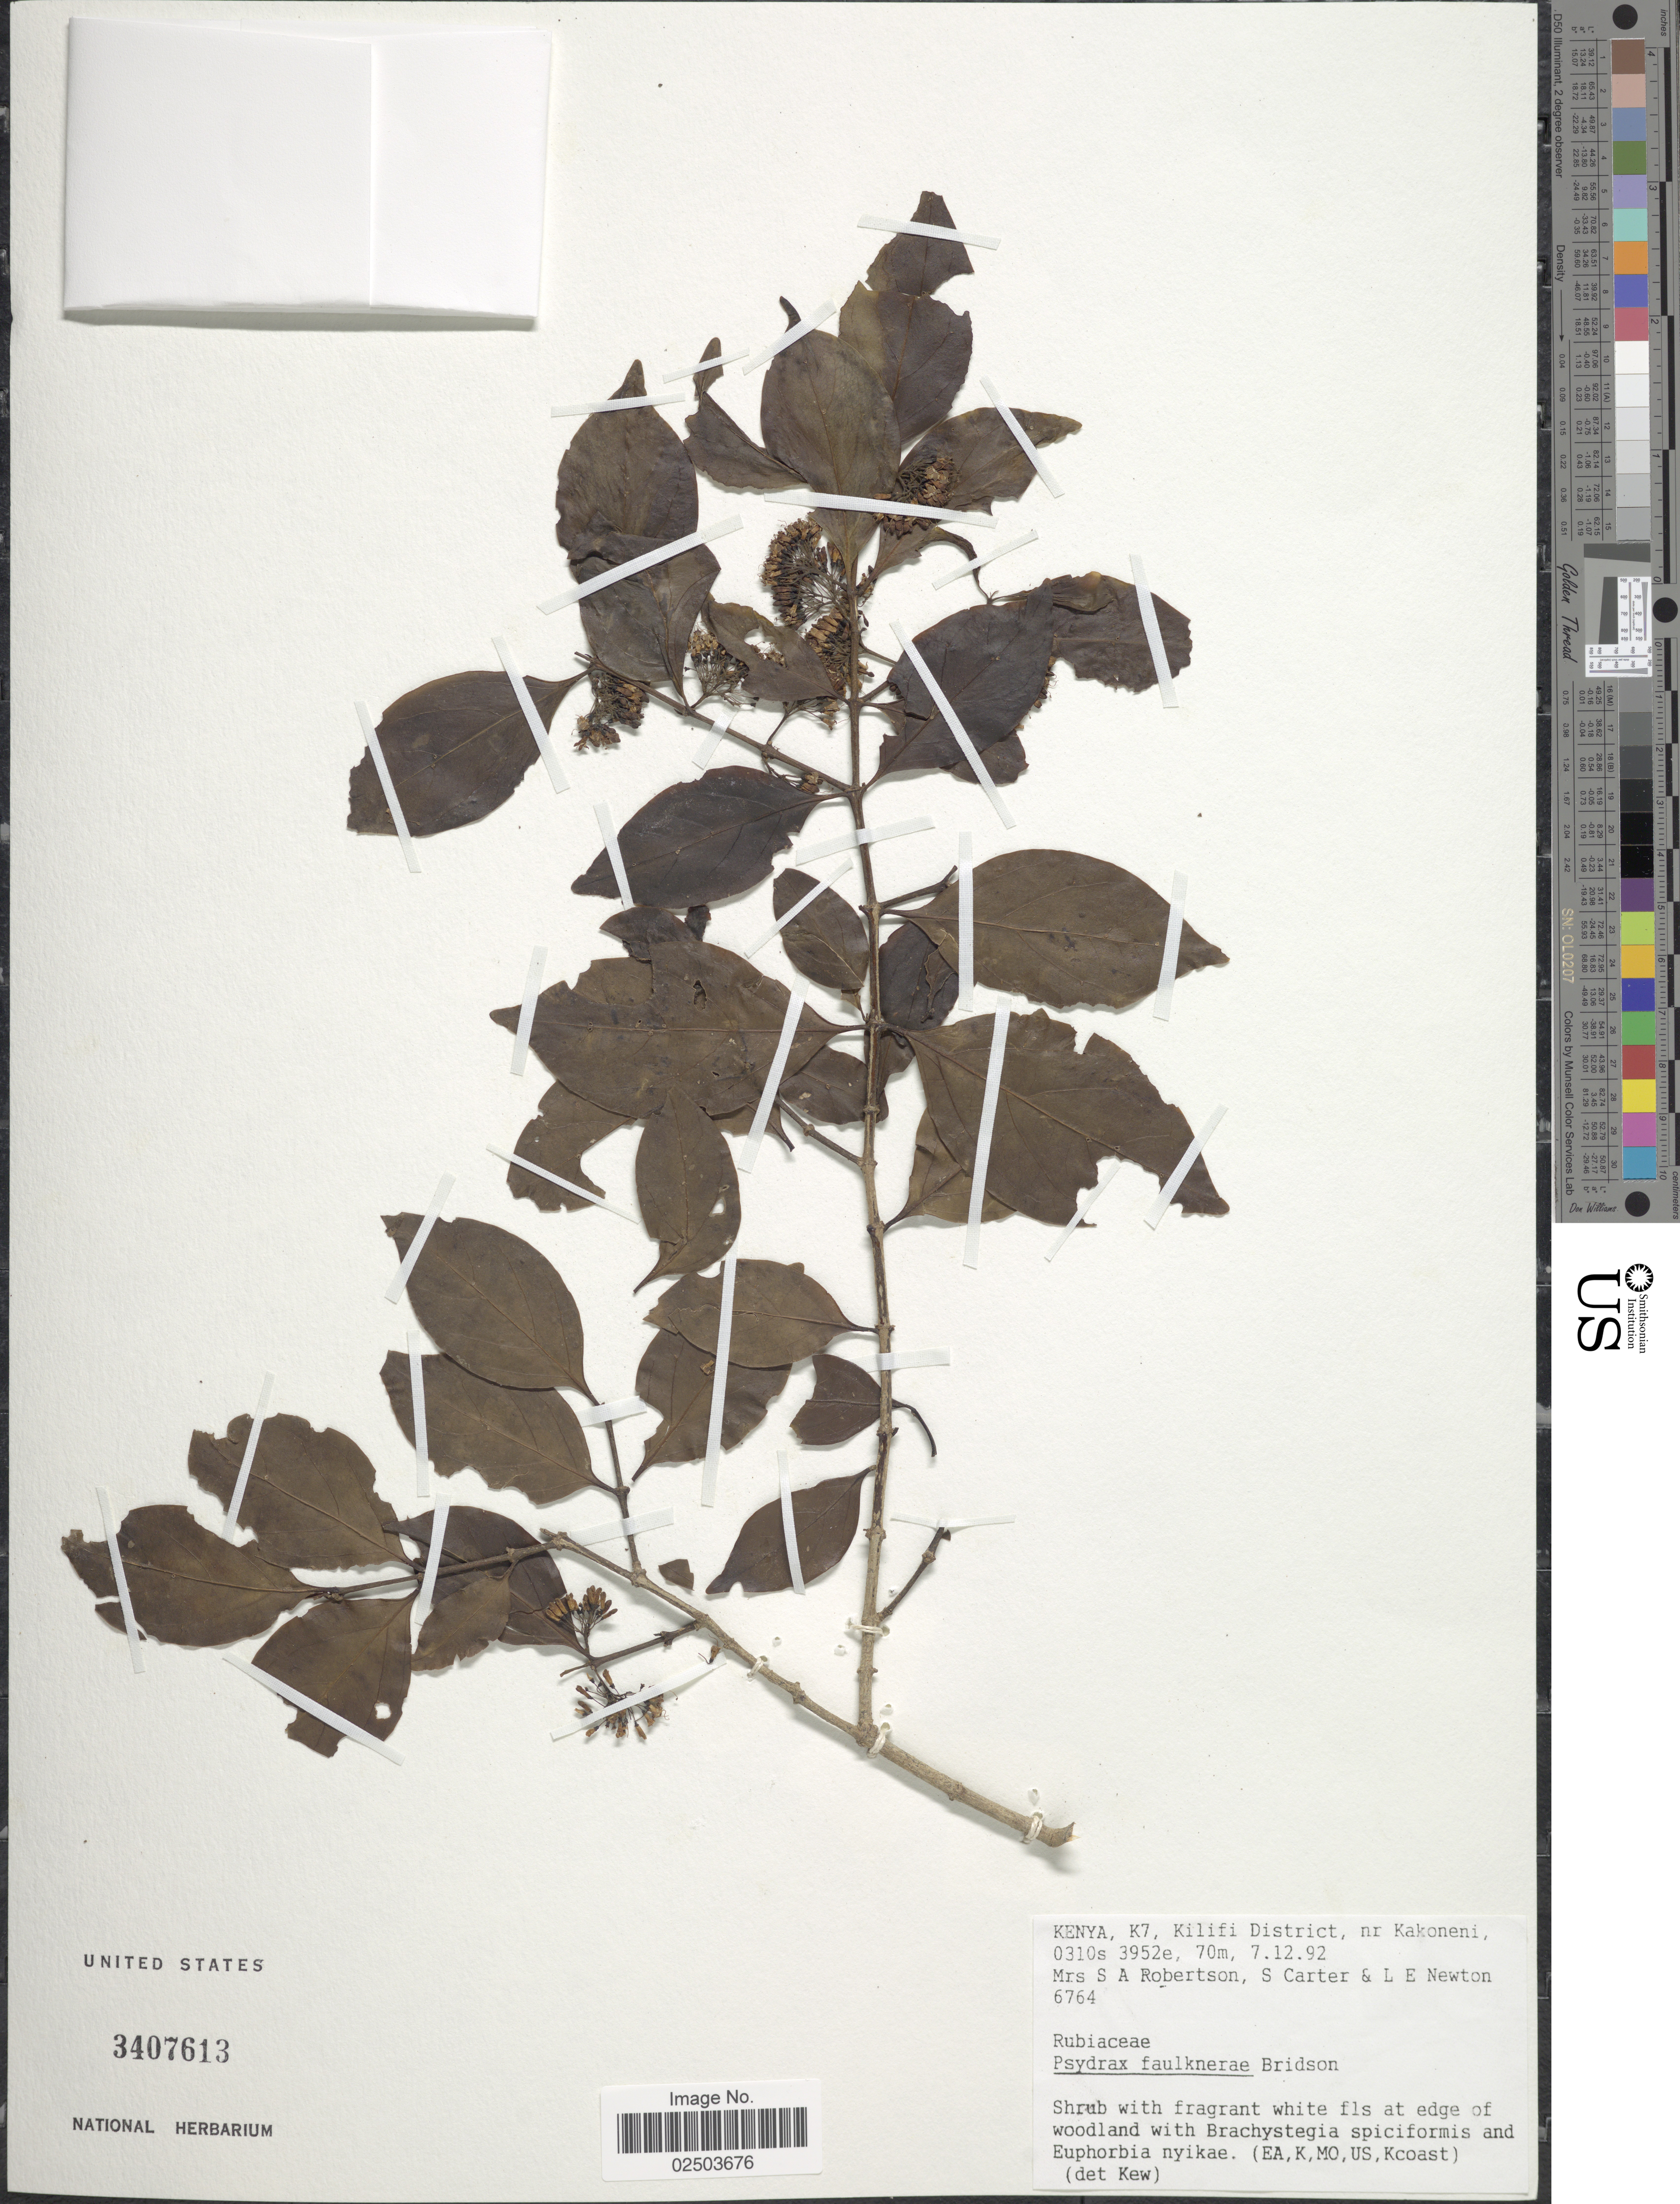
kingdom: Plantae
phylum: Tracheophyta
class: Magnoliopsida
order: Gentianales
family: Rubiaceae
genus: Psydrax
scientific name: Psydrax faulknerae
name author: Bridson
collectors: Mrs. S. A. Robertson, S. Carter & L. Newton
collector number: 6764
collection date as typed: Transcribed d/m/y: 7/12/92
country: Kenya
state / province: Kilifi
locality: Kenya, K7, Kilifi District, nr Kakoneni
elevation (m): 70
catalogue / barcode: US 3407613